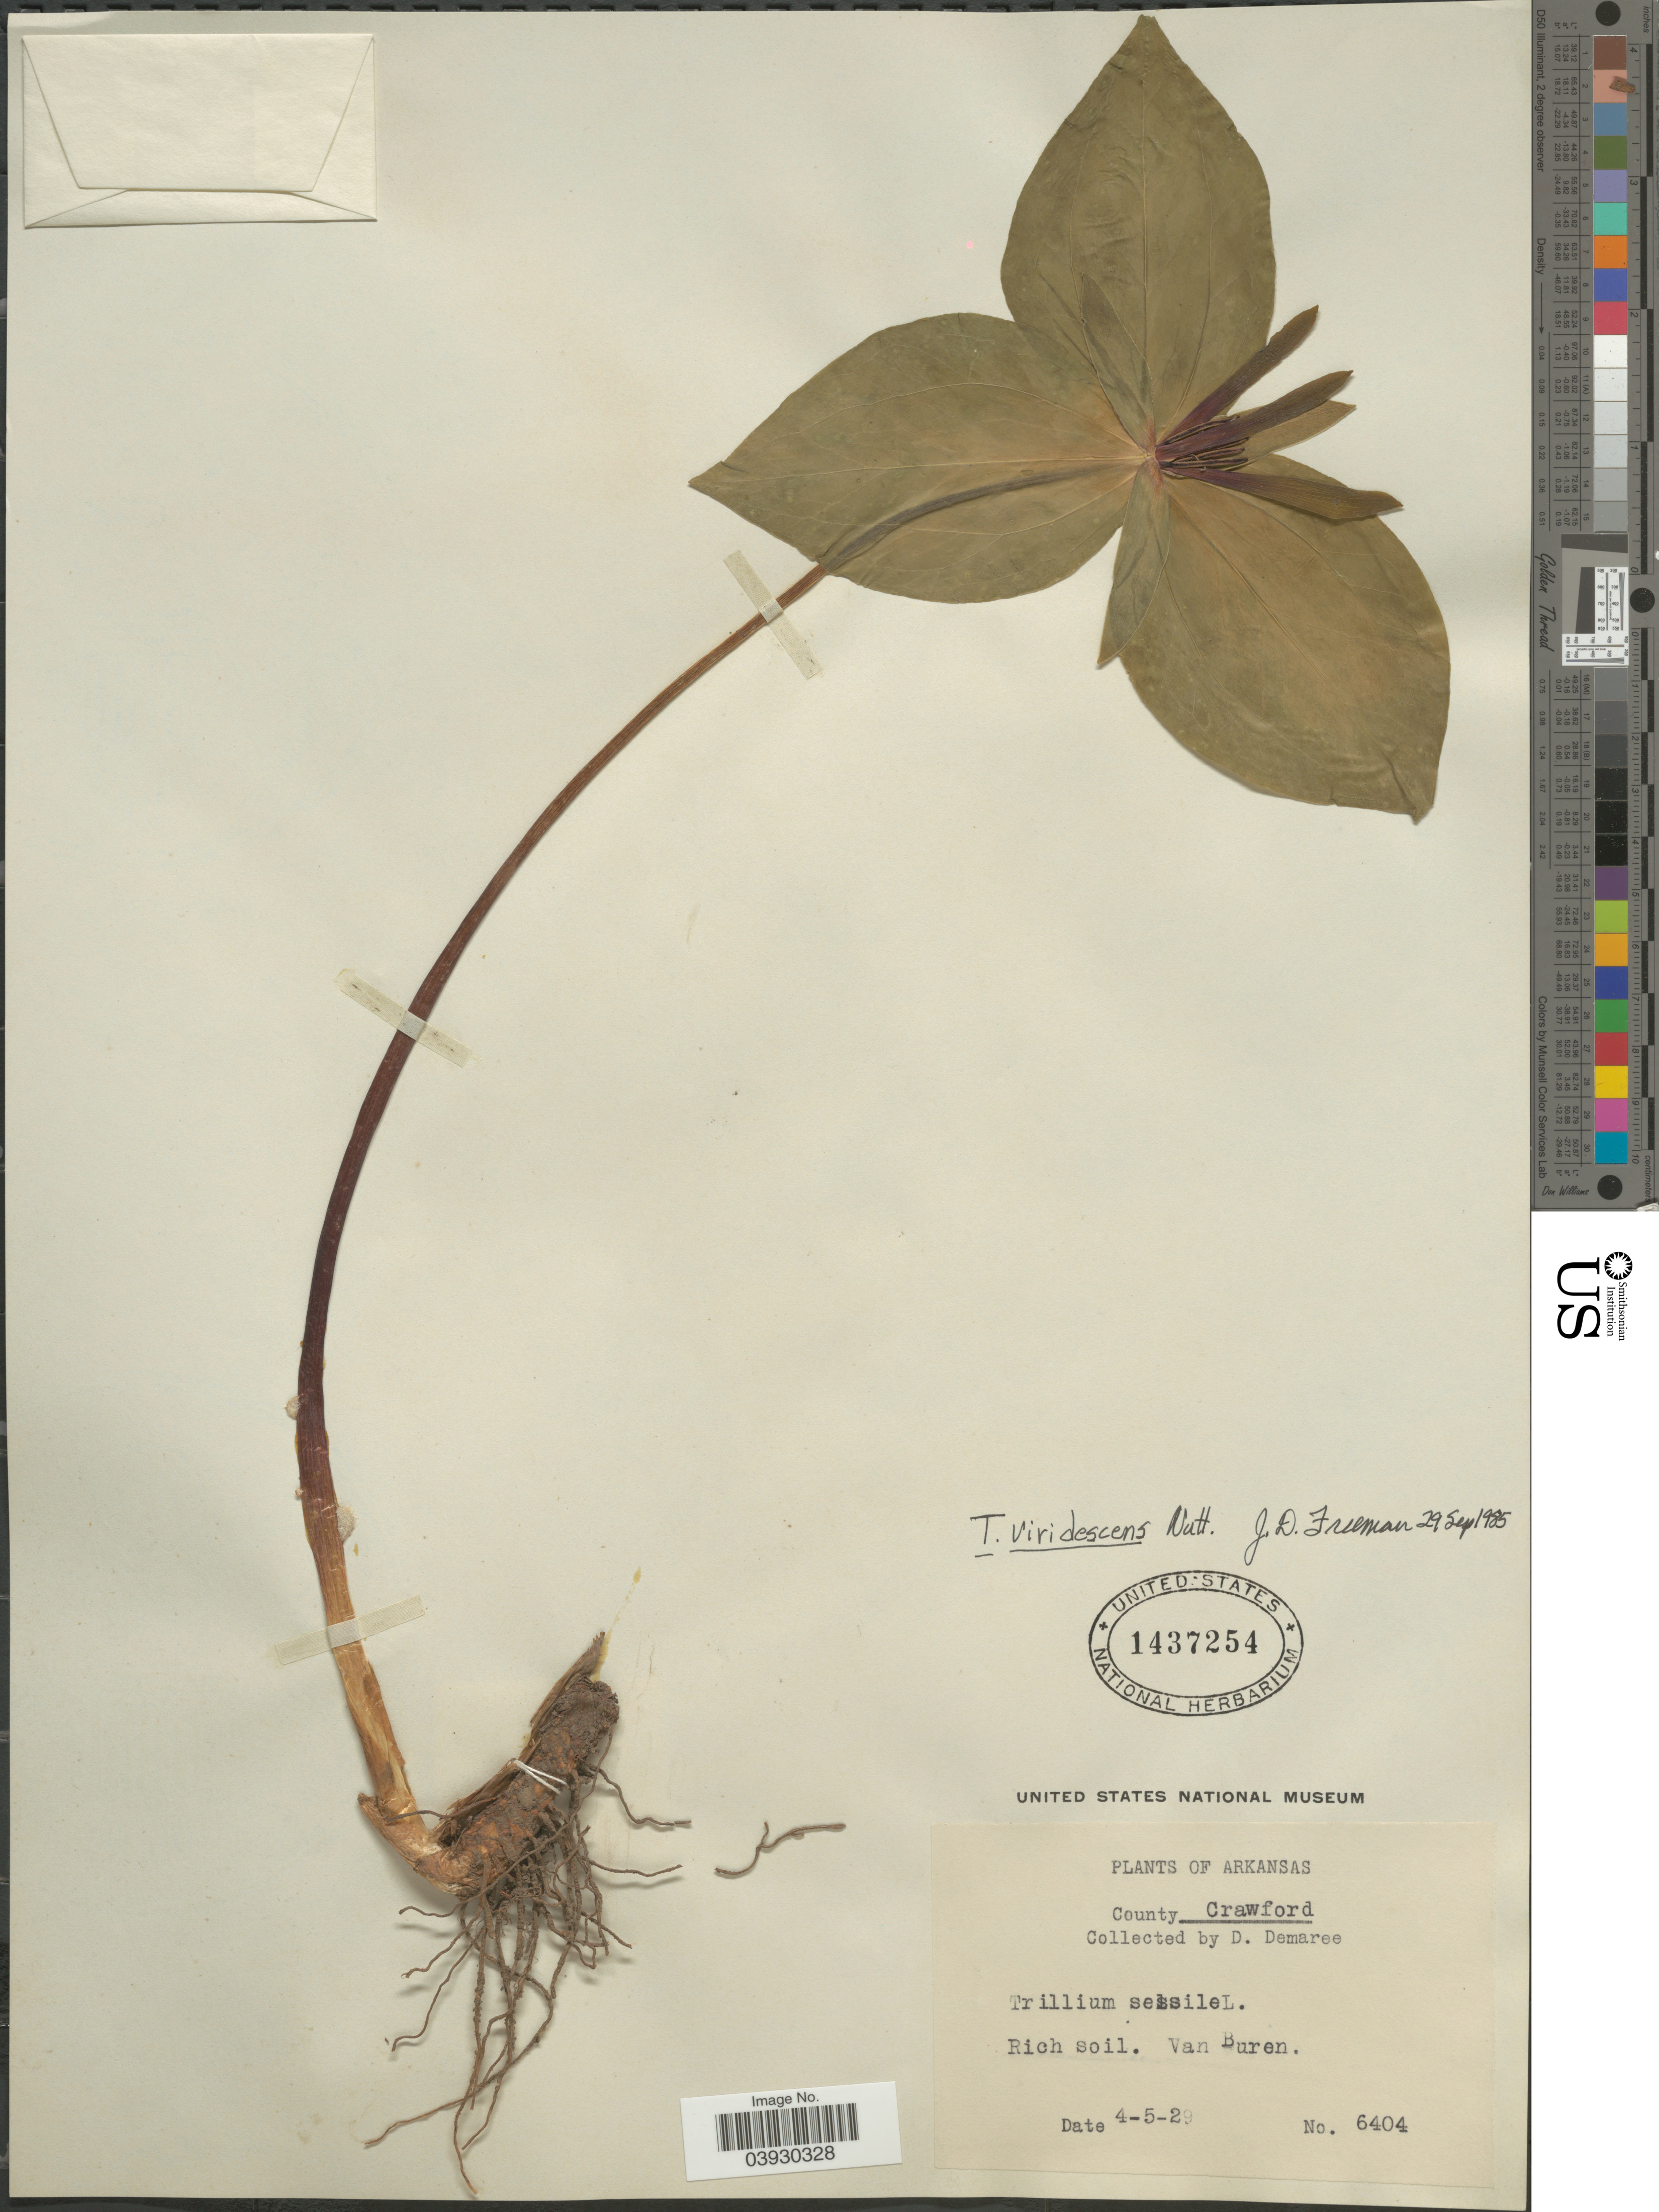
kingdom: Plantae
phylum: Tracheophyta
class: Liliopsida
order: Liliales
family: Melanthiaceae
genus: Trillium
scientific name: Trillium viridescens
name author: Nutt.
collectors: D. Demaree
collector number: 6404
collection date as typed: Transcribed d/m/y: 5/4/29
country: United States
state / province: Arkansas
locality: County Crawford. Van Buren.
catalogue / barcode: US 1437254